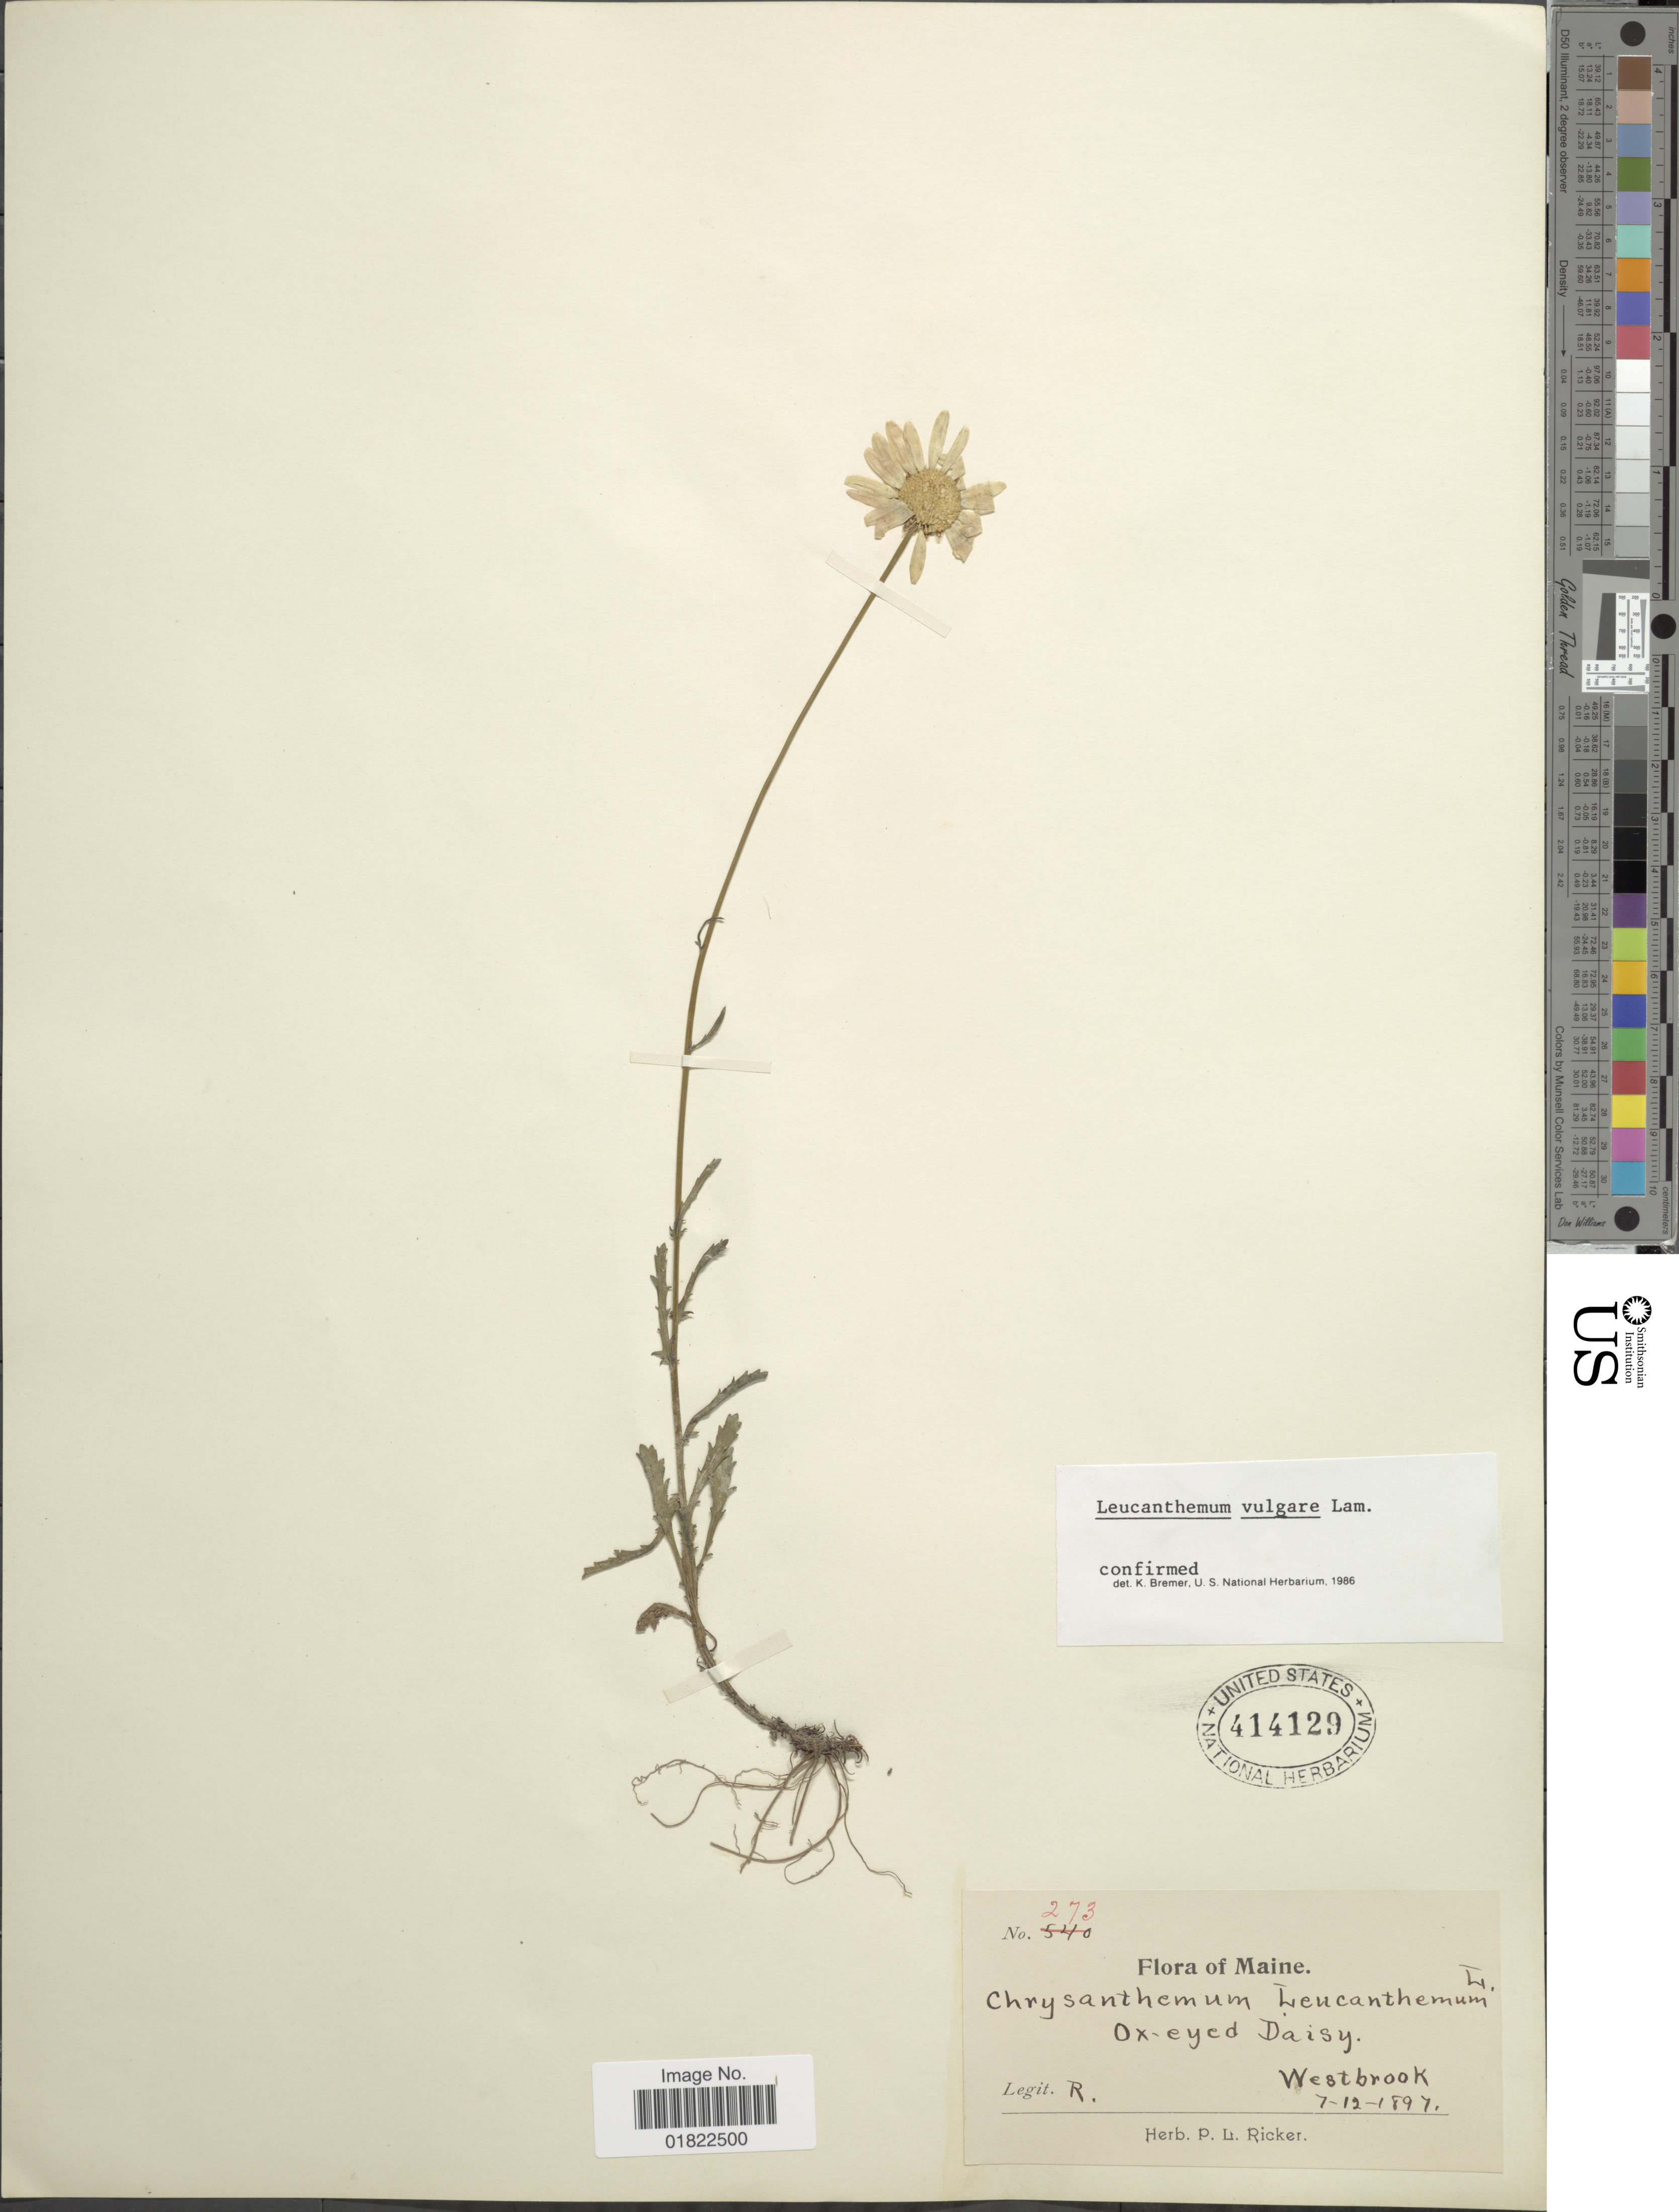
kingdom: Plantae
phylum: Tracheophyta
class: Magnoliopsida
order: Asterales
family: Asteraceae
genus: Leucanthemum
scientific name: Leucanthemum vulgare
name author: Lam.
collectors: P. Ricker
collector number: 273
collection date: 1897-07-12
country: United States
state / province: Maine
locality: Ex-yed Daisy, Westbrook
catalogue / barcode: US 414129